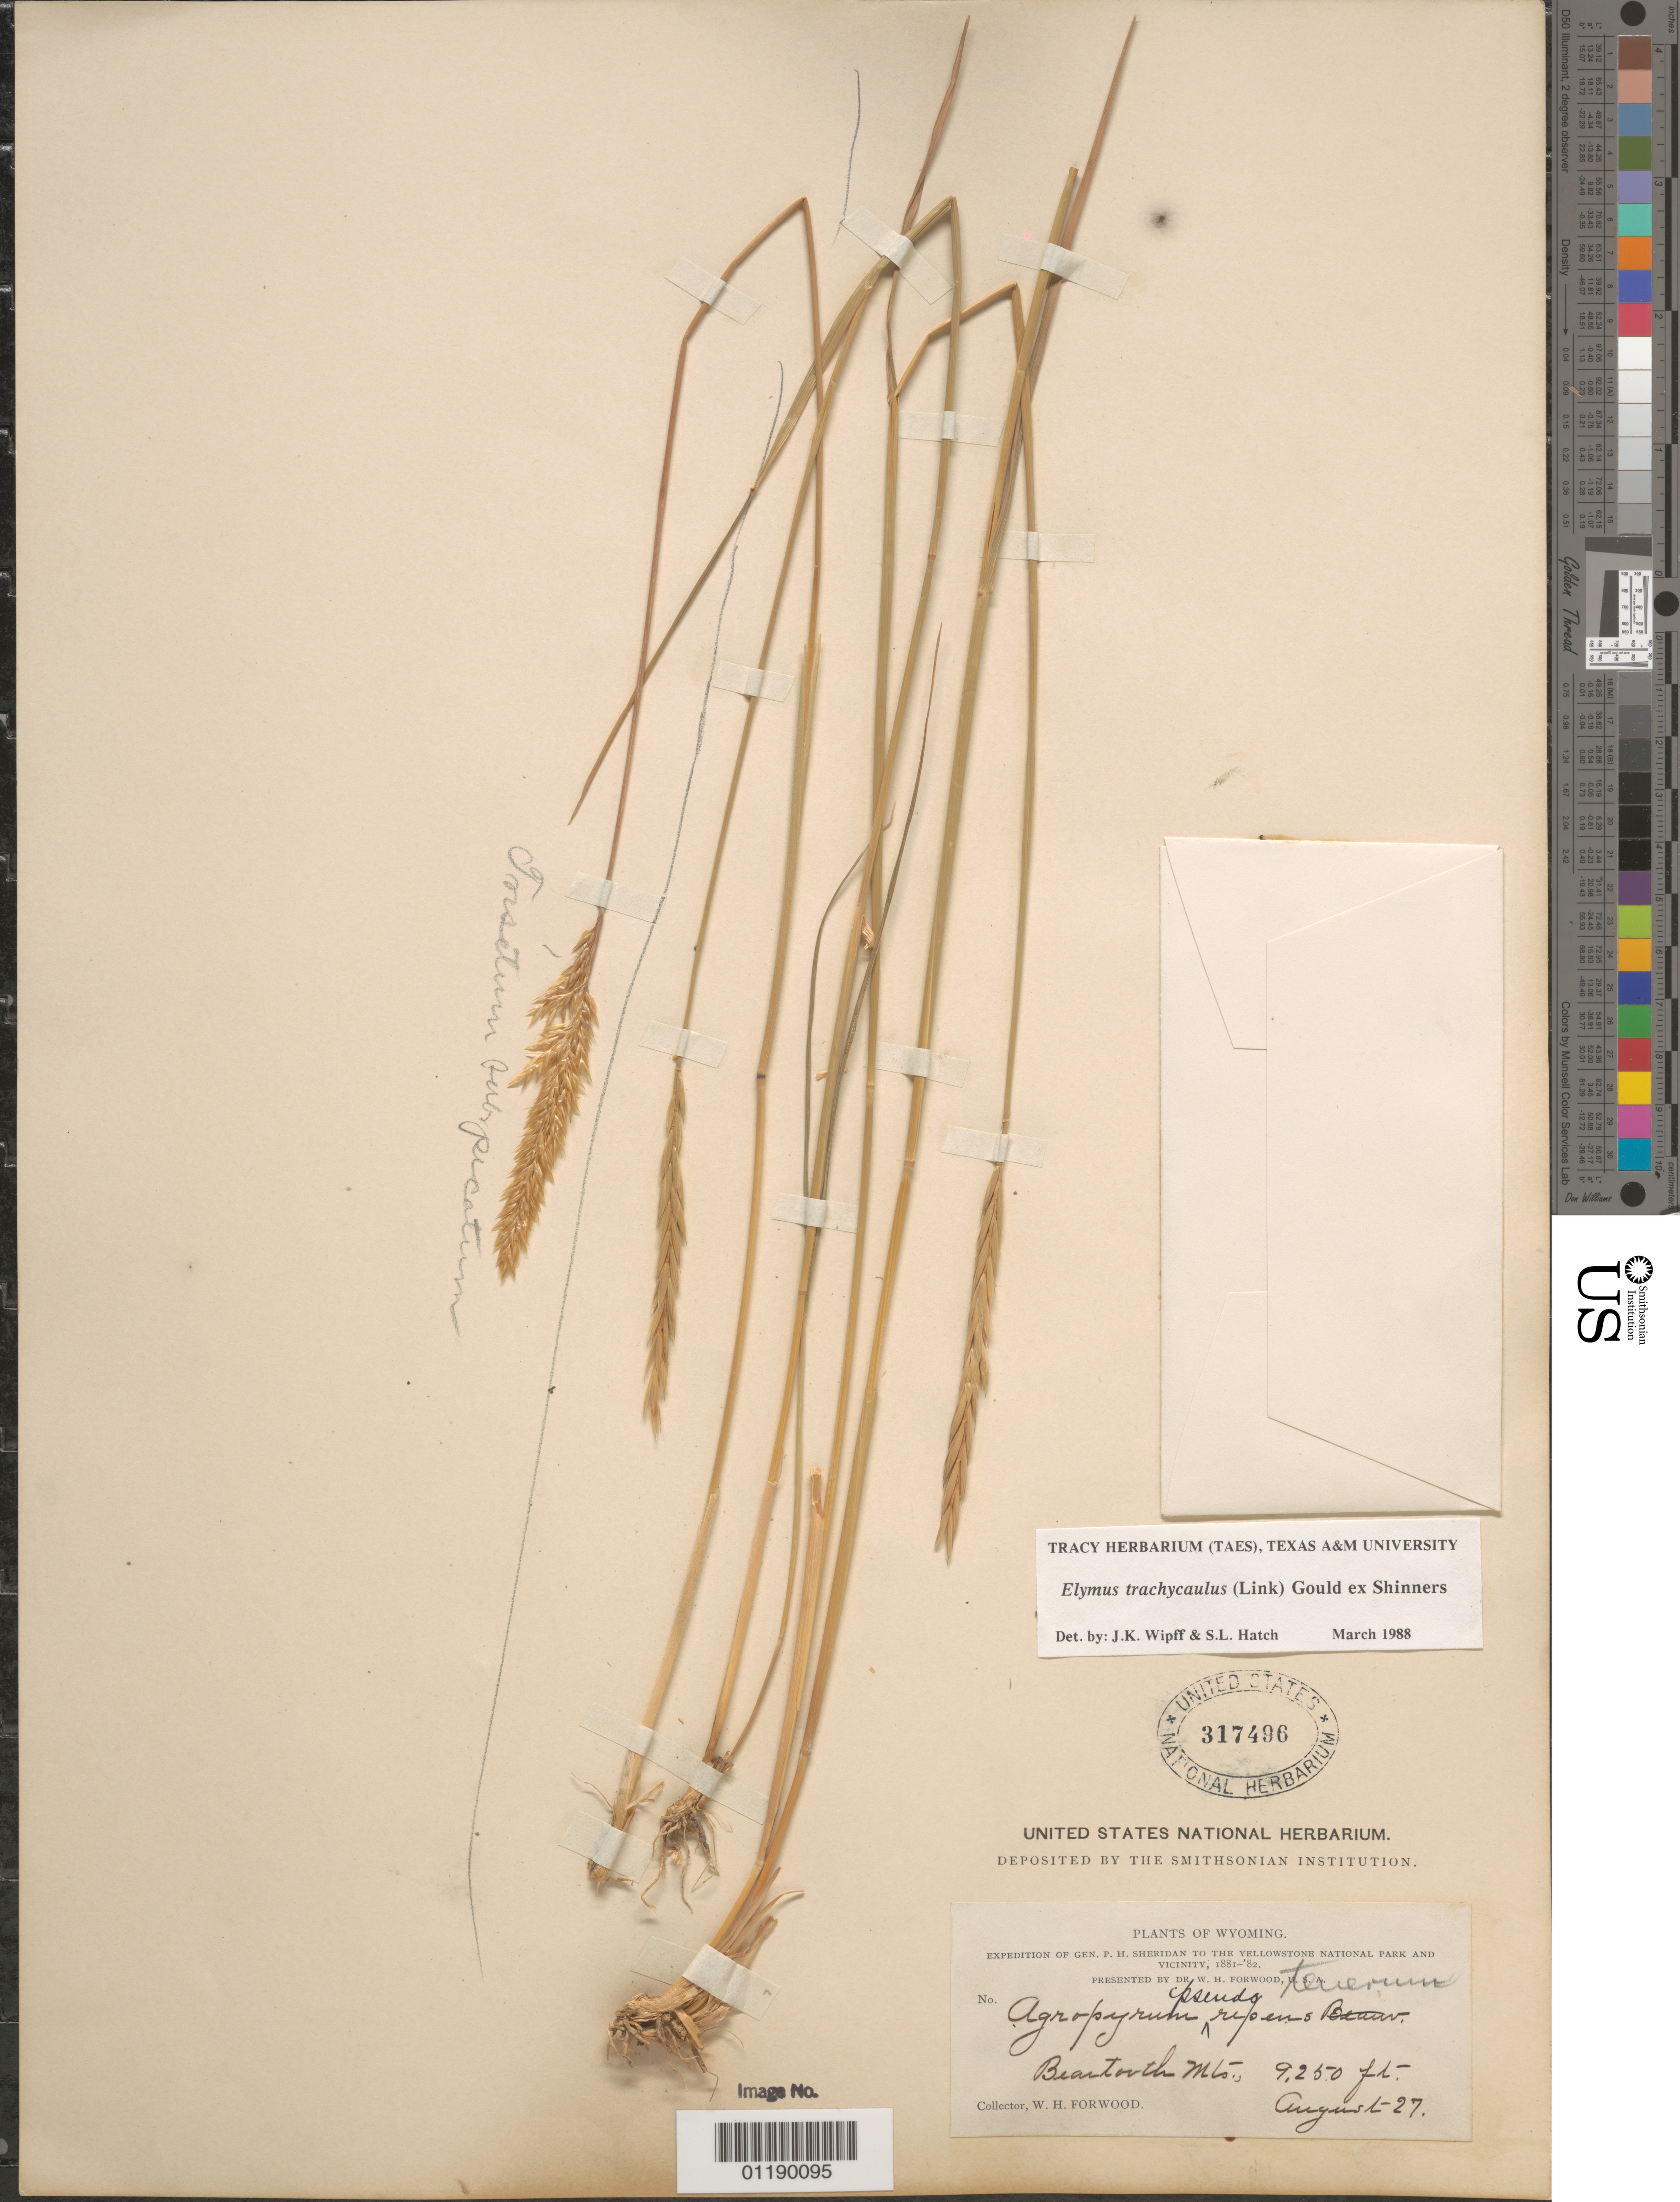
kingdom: Plantae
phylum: Tracheophyta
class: Liliopsida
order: Poales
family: Poaceae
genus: Elymus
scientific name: Elymus trachycaulus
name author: (Link) Gould ex Shinners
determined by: Wipff, J. K.; Hatch, S. L.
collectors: W. Forwood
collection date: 1881-08-27 or 1882-08-27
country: United States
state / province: Wyoming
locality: Beartooth Mts.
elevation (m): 2819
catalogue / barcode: US 317496